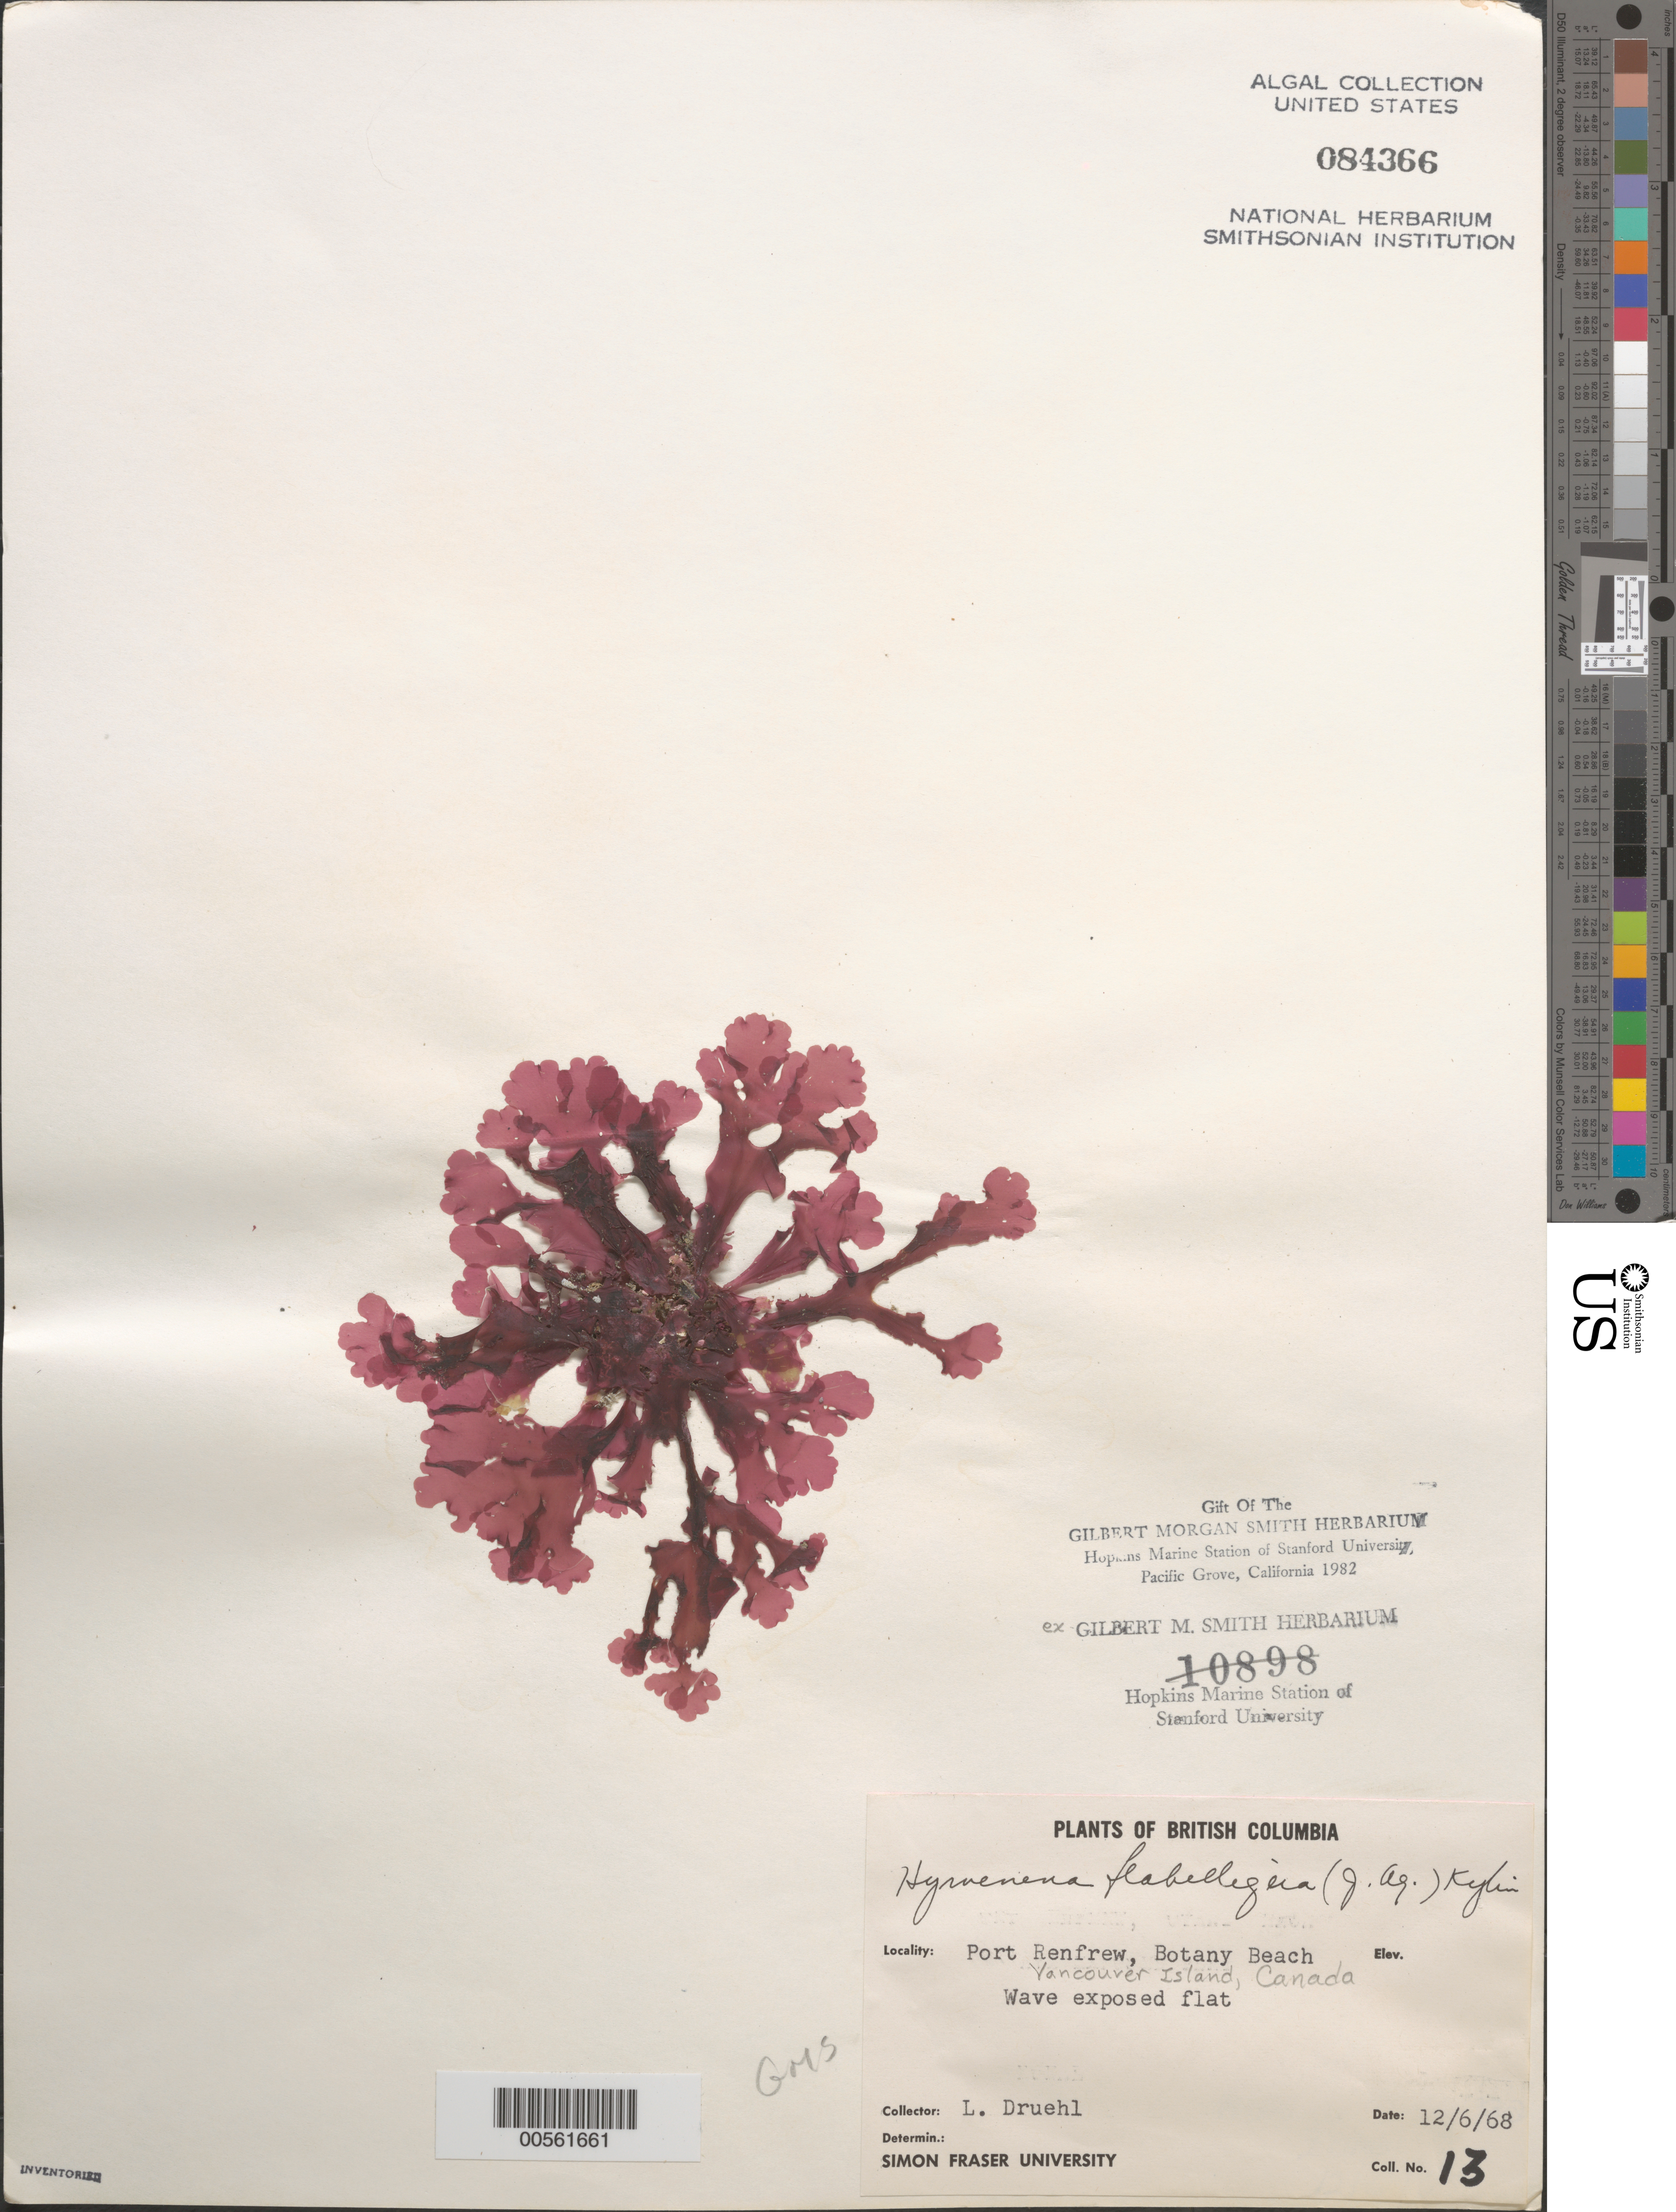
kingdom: Plantae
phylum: Rhodophyta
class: Florideophyceae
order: Ceramiales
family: Delesseriaceae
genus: Hymenena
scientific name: Hymenena flabelligera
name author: (J. Agardh) Kylin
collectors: L. Druehl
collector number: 13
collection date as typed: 06 Dec 1968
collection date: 1968-12-06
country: Canada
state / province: British Columbia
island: Vancouver Island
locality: Port Renfrew, Botany Beach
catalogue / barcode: US 84366